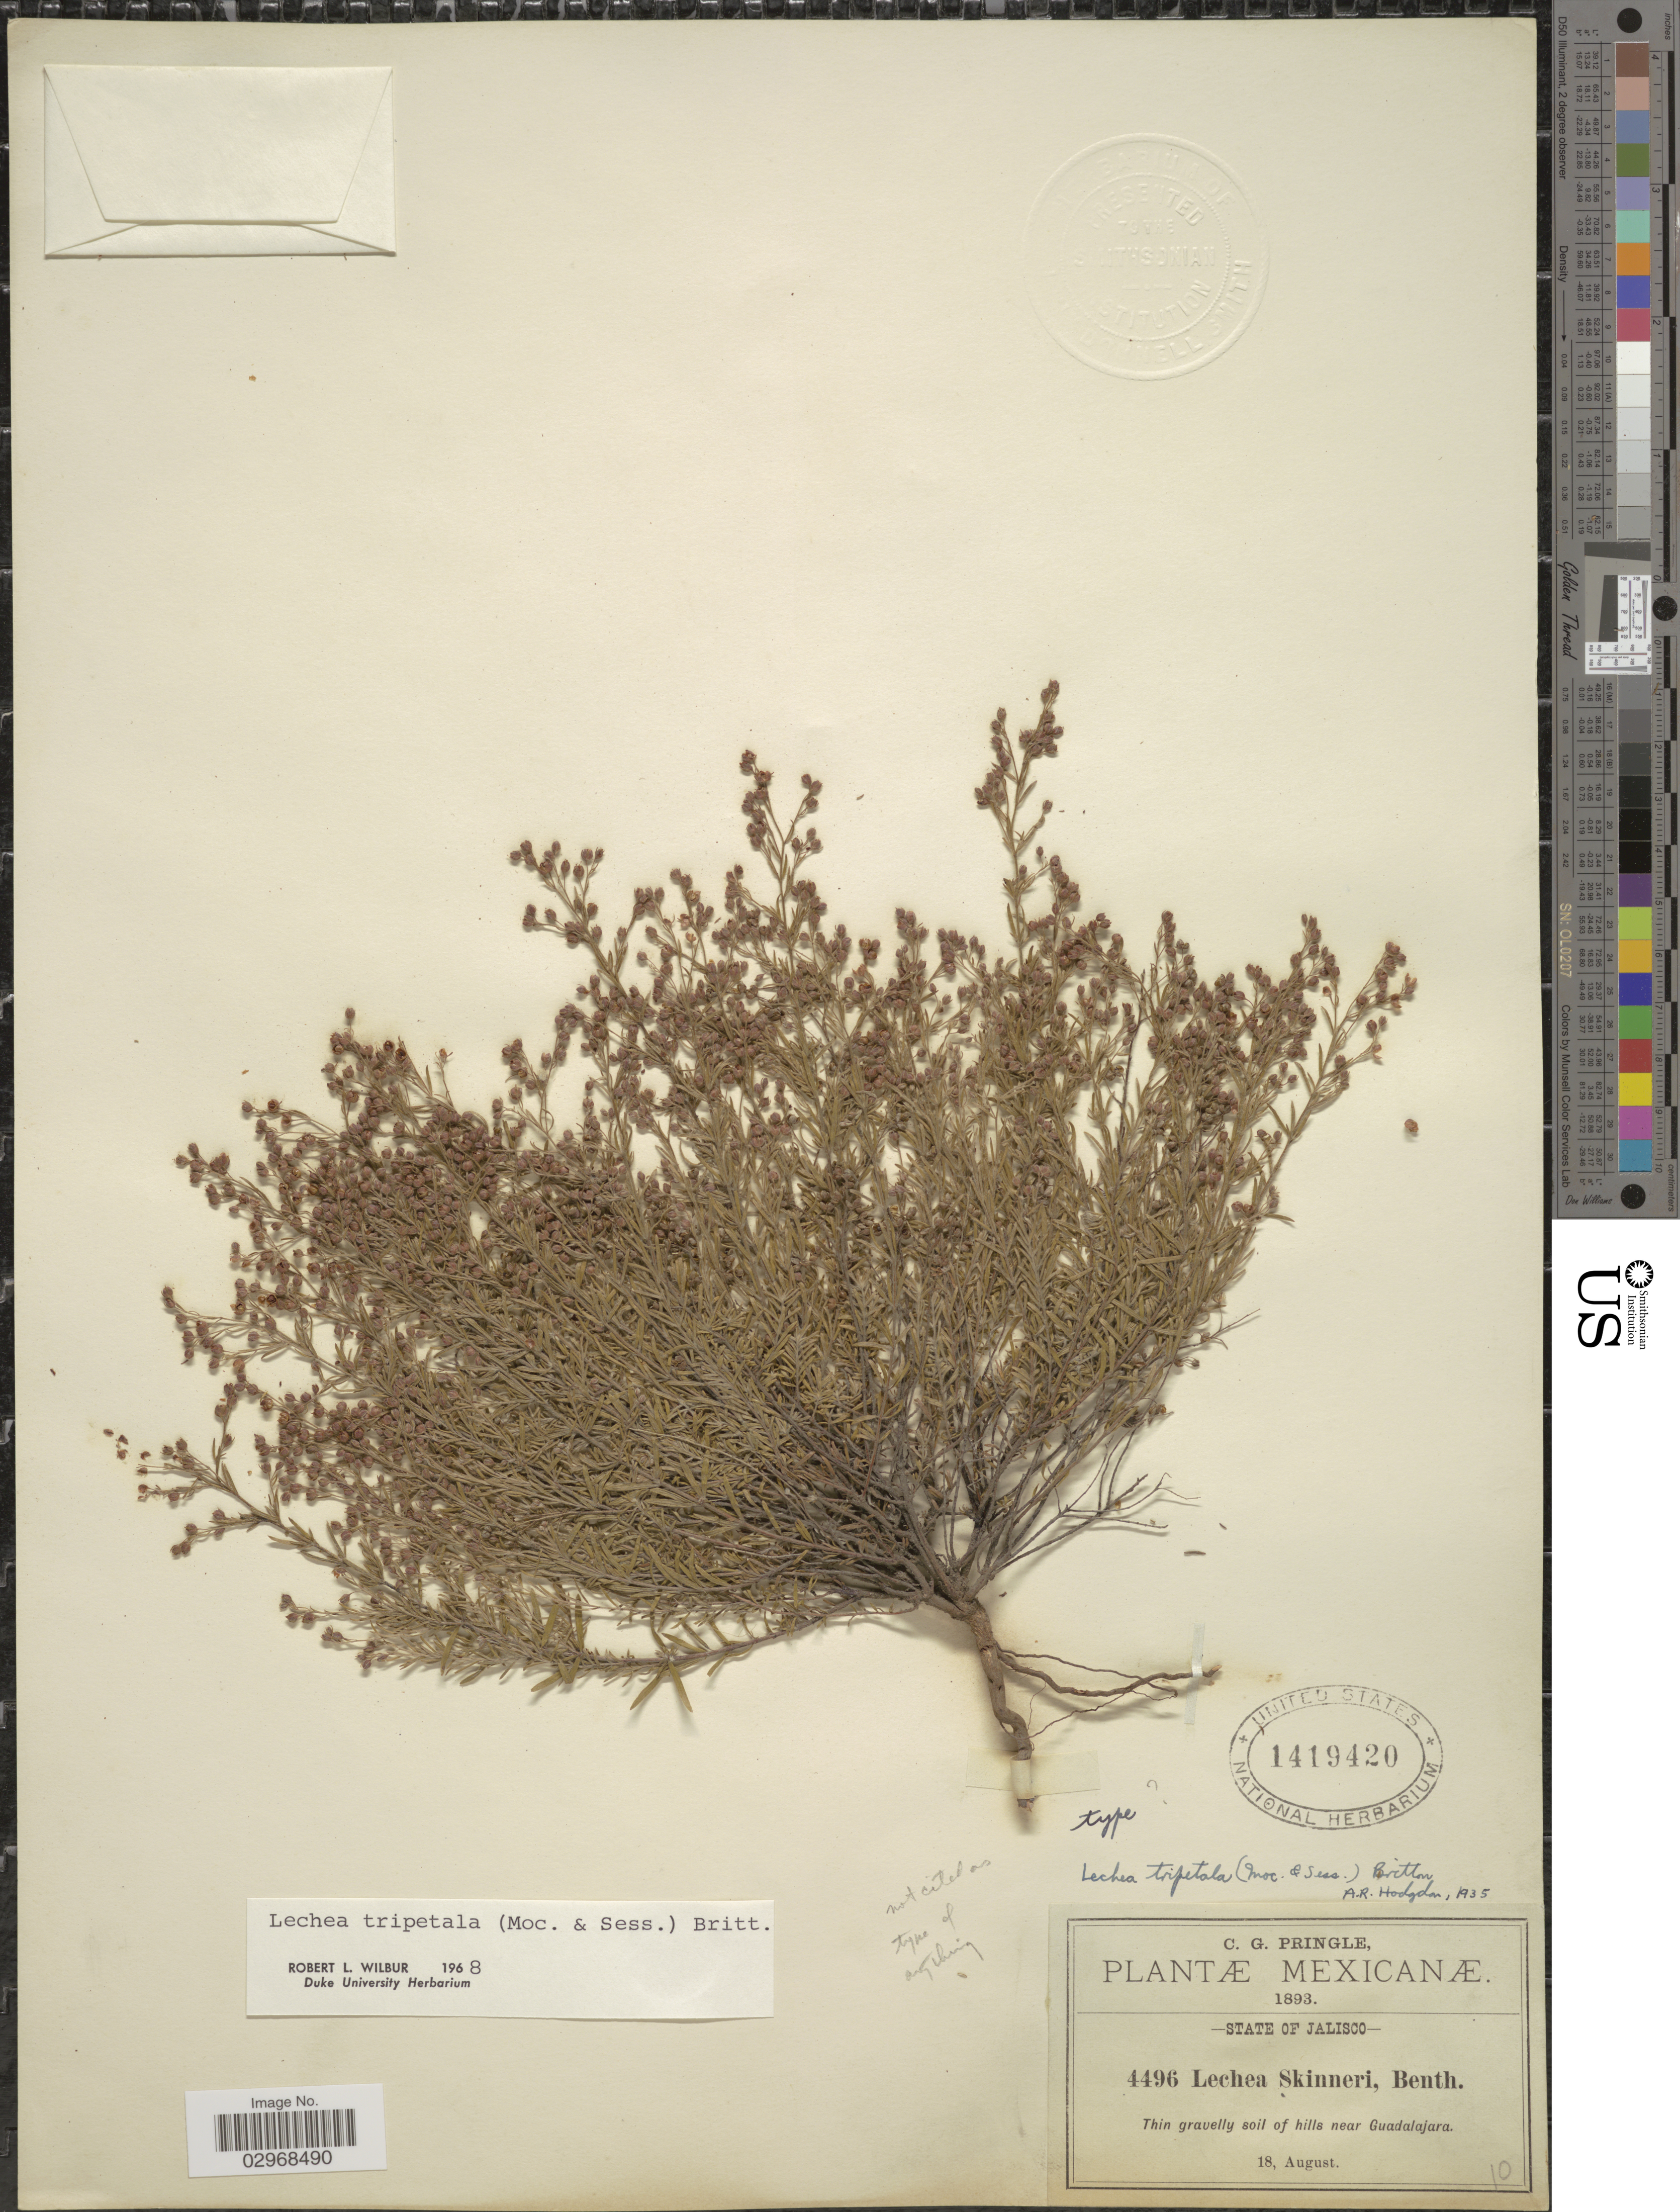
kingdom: Plantae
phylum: Tracheophyta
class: Magnoliopsida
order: Malvales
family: Cistaceae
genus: Lechea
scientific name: Lechea tripetala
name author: (Moc. & Sessé ex Dunal) Britton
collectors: C. G. Pringle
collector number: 4496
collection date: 1893-08-18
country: Mexico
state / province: Jalisco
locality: Thin gravelly soil of hills near Guadalajara.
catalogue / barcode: US 1419420